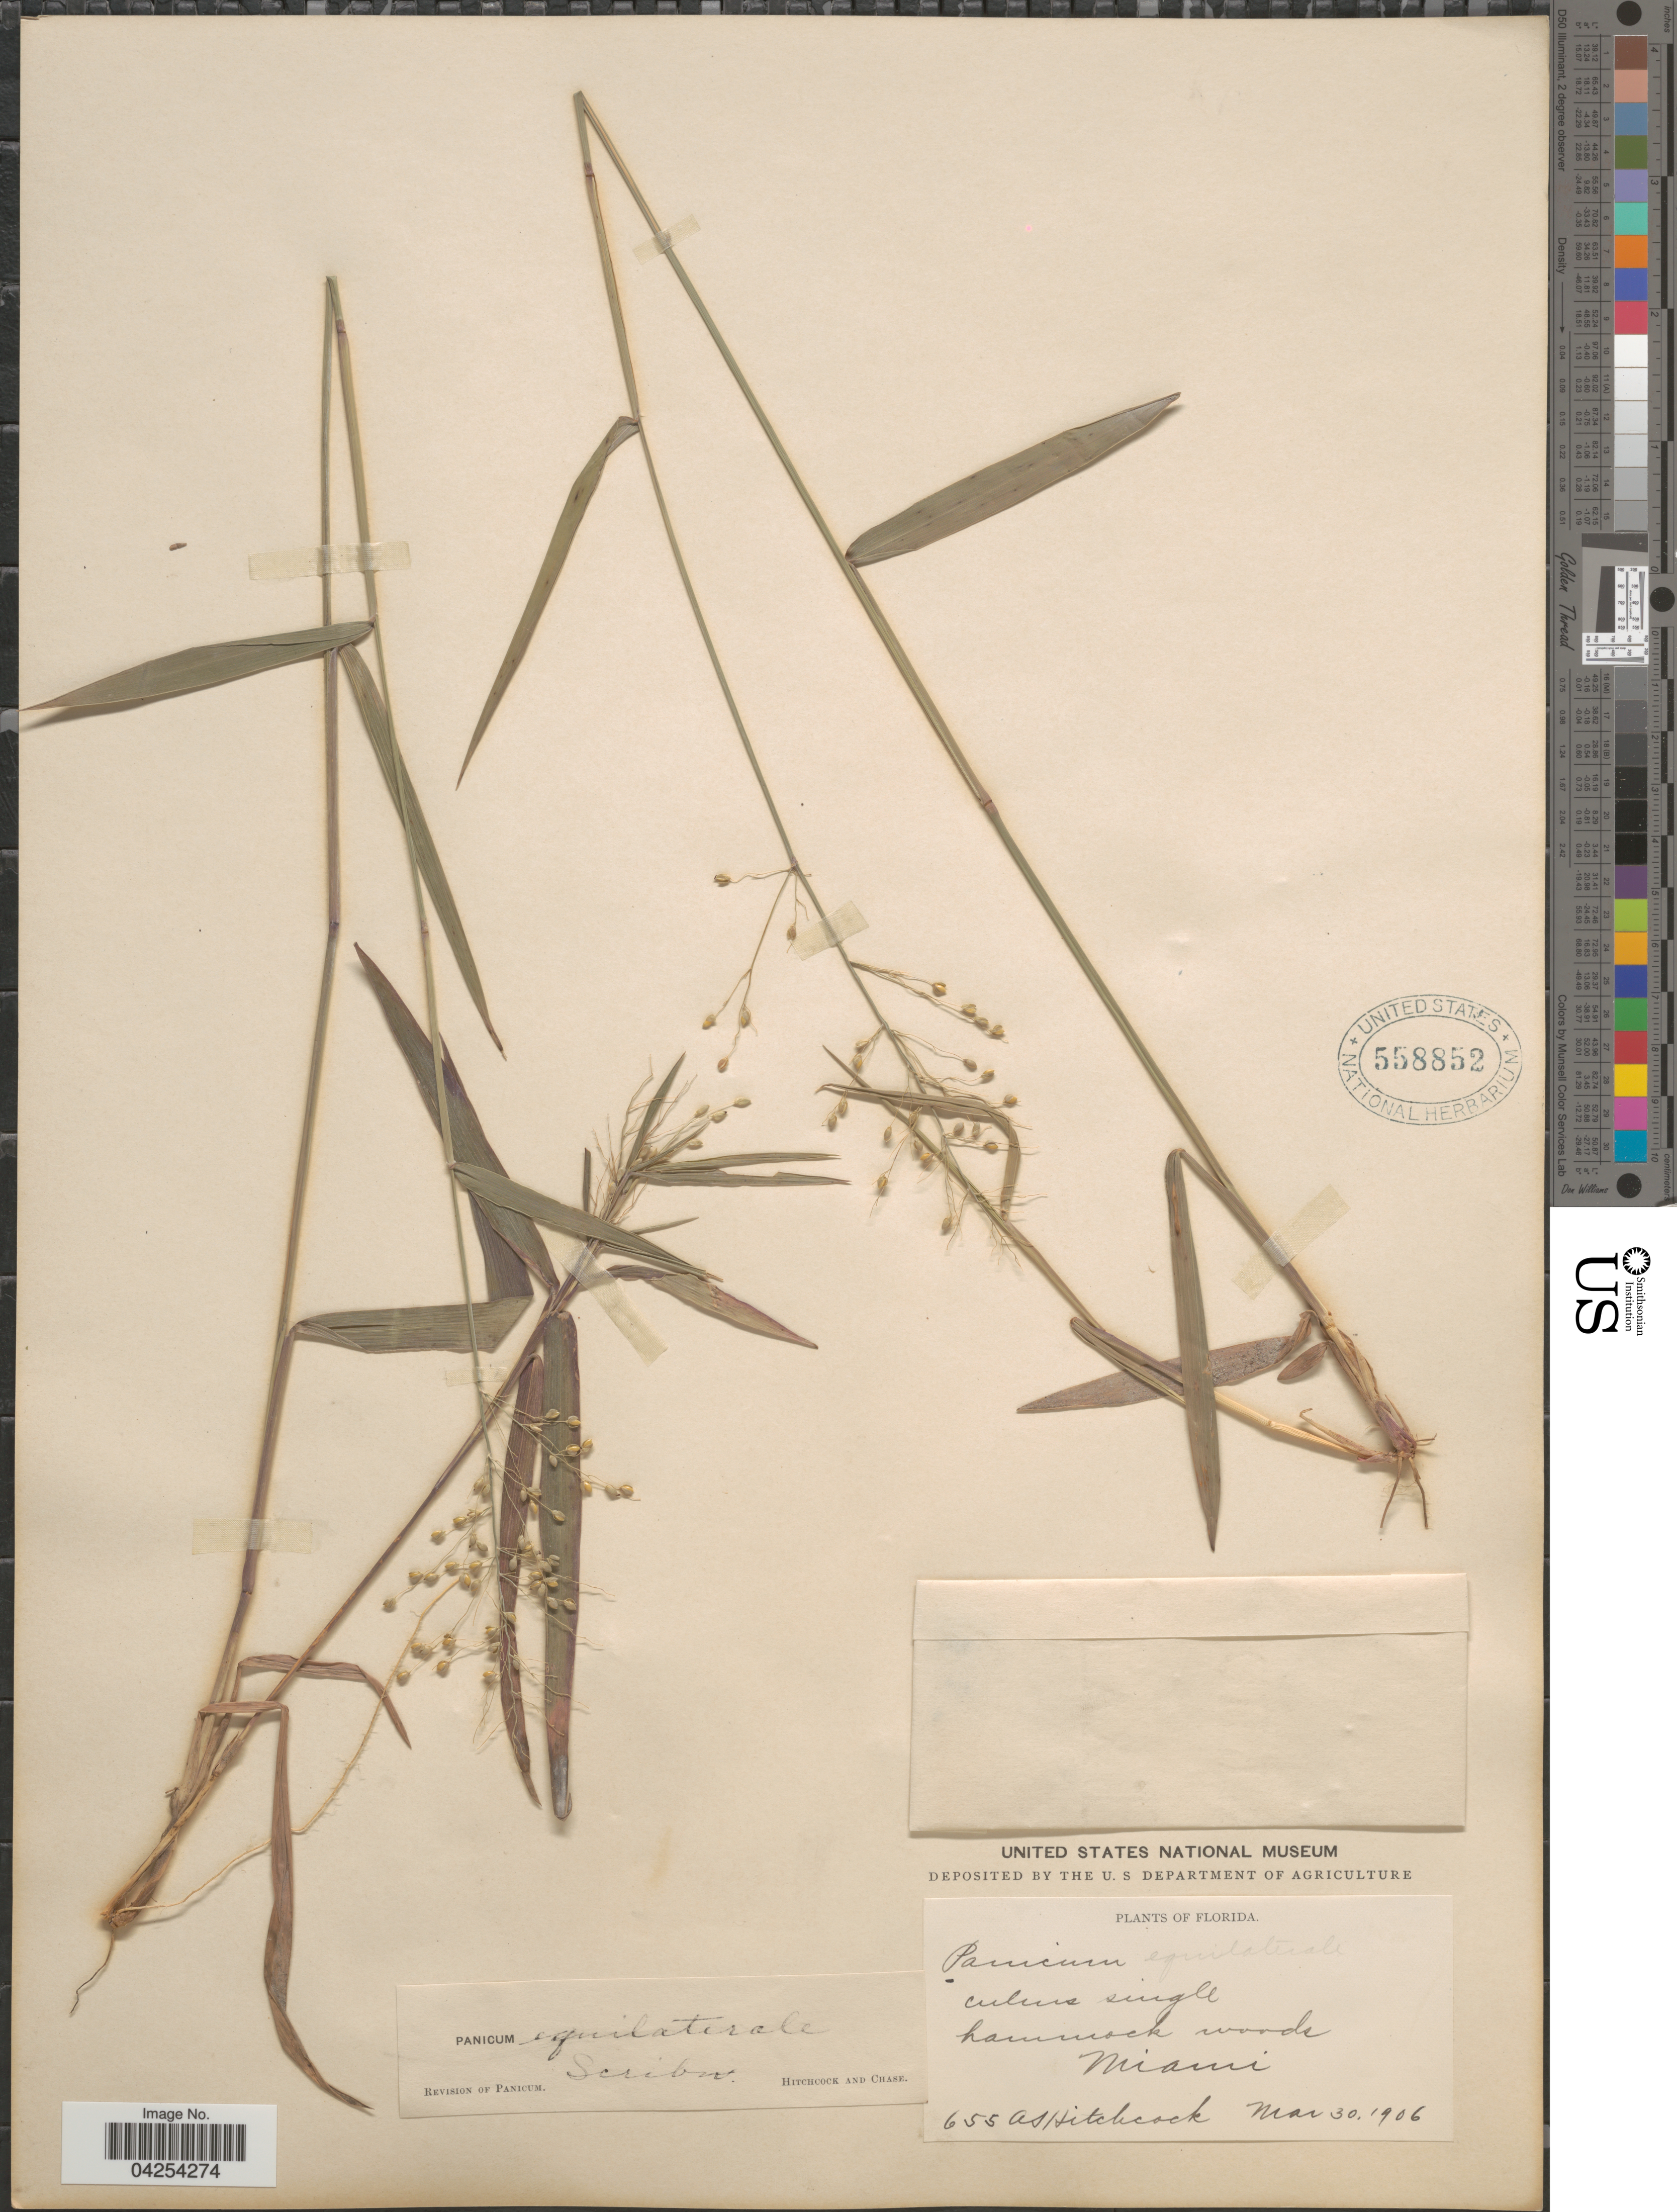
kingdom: Plantae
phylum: Tracheophyta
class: Liliopsida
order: Poales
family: Poaceae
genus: Dichanthelium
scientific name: Dichanthelium commutatum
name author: (Schult.) Gould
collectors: A. S. Hitchcock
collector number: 655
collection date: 1906-03-30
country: United States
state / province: Florida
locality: Miami.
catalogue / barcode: US 558852